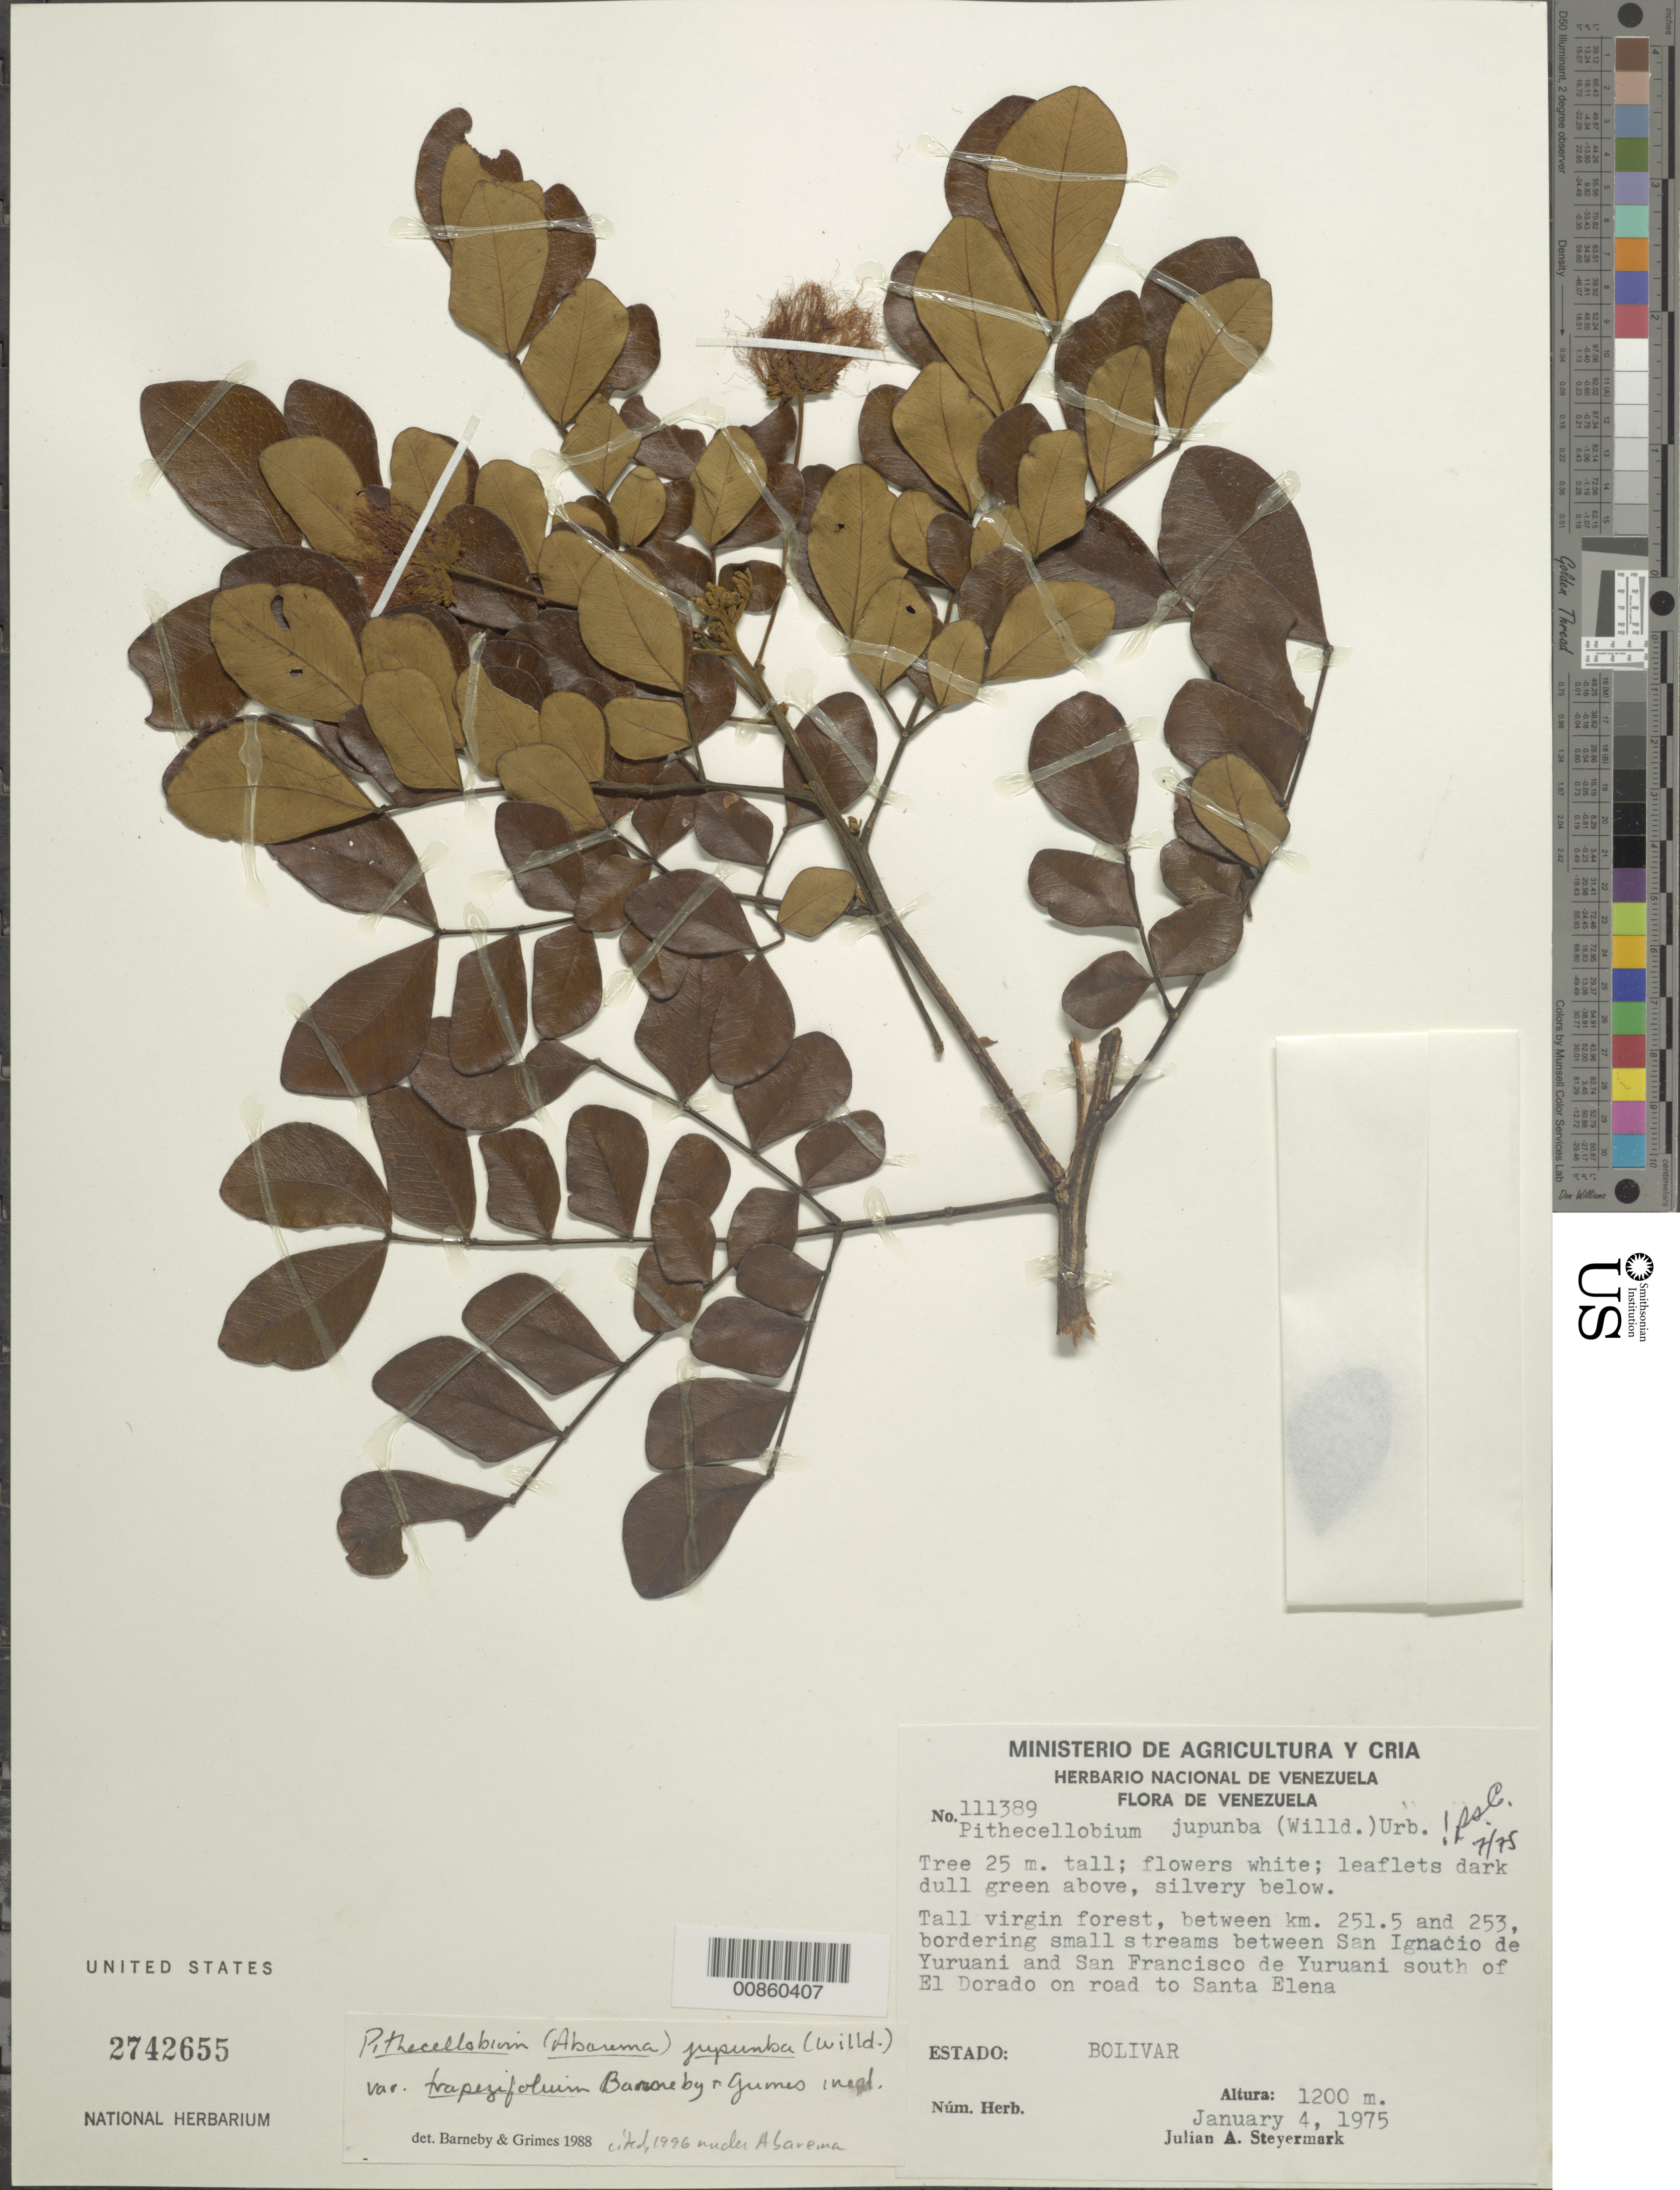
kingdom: Plantae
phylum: Tracheophyta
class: Magnoliopsida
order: Fabales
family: Fabaceae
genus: Jupunba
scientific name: Jupunba trapezifolia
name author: (Vahl) Moldenke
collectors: J. Steyermark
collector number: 111389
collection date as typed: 4-Jan-75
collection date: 1975-01-04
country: Venezuela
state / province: Bolívar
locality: San Ignacio de Yuruani to San Francisco de Yuruani, km 251.5-253, S of El Dorado on road to Santa Elena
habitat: Tall virgin forest, bordering small streams.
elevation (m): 1200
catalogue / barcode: US 2742655